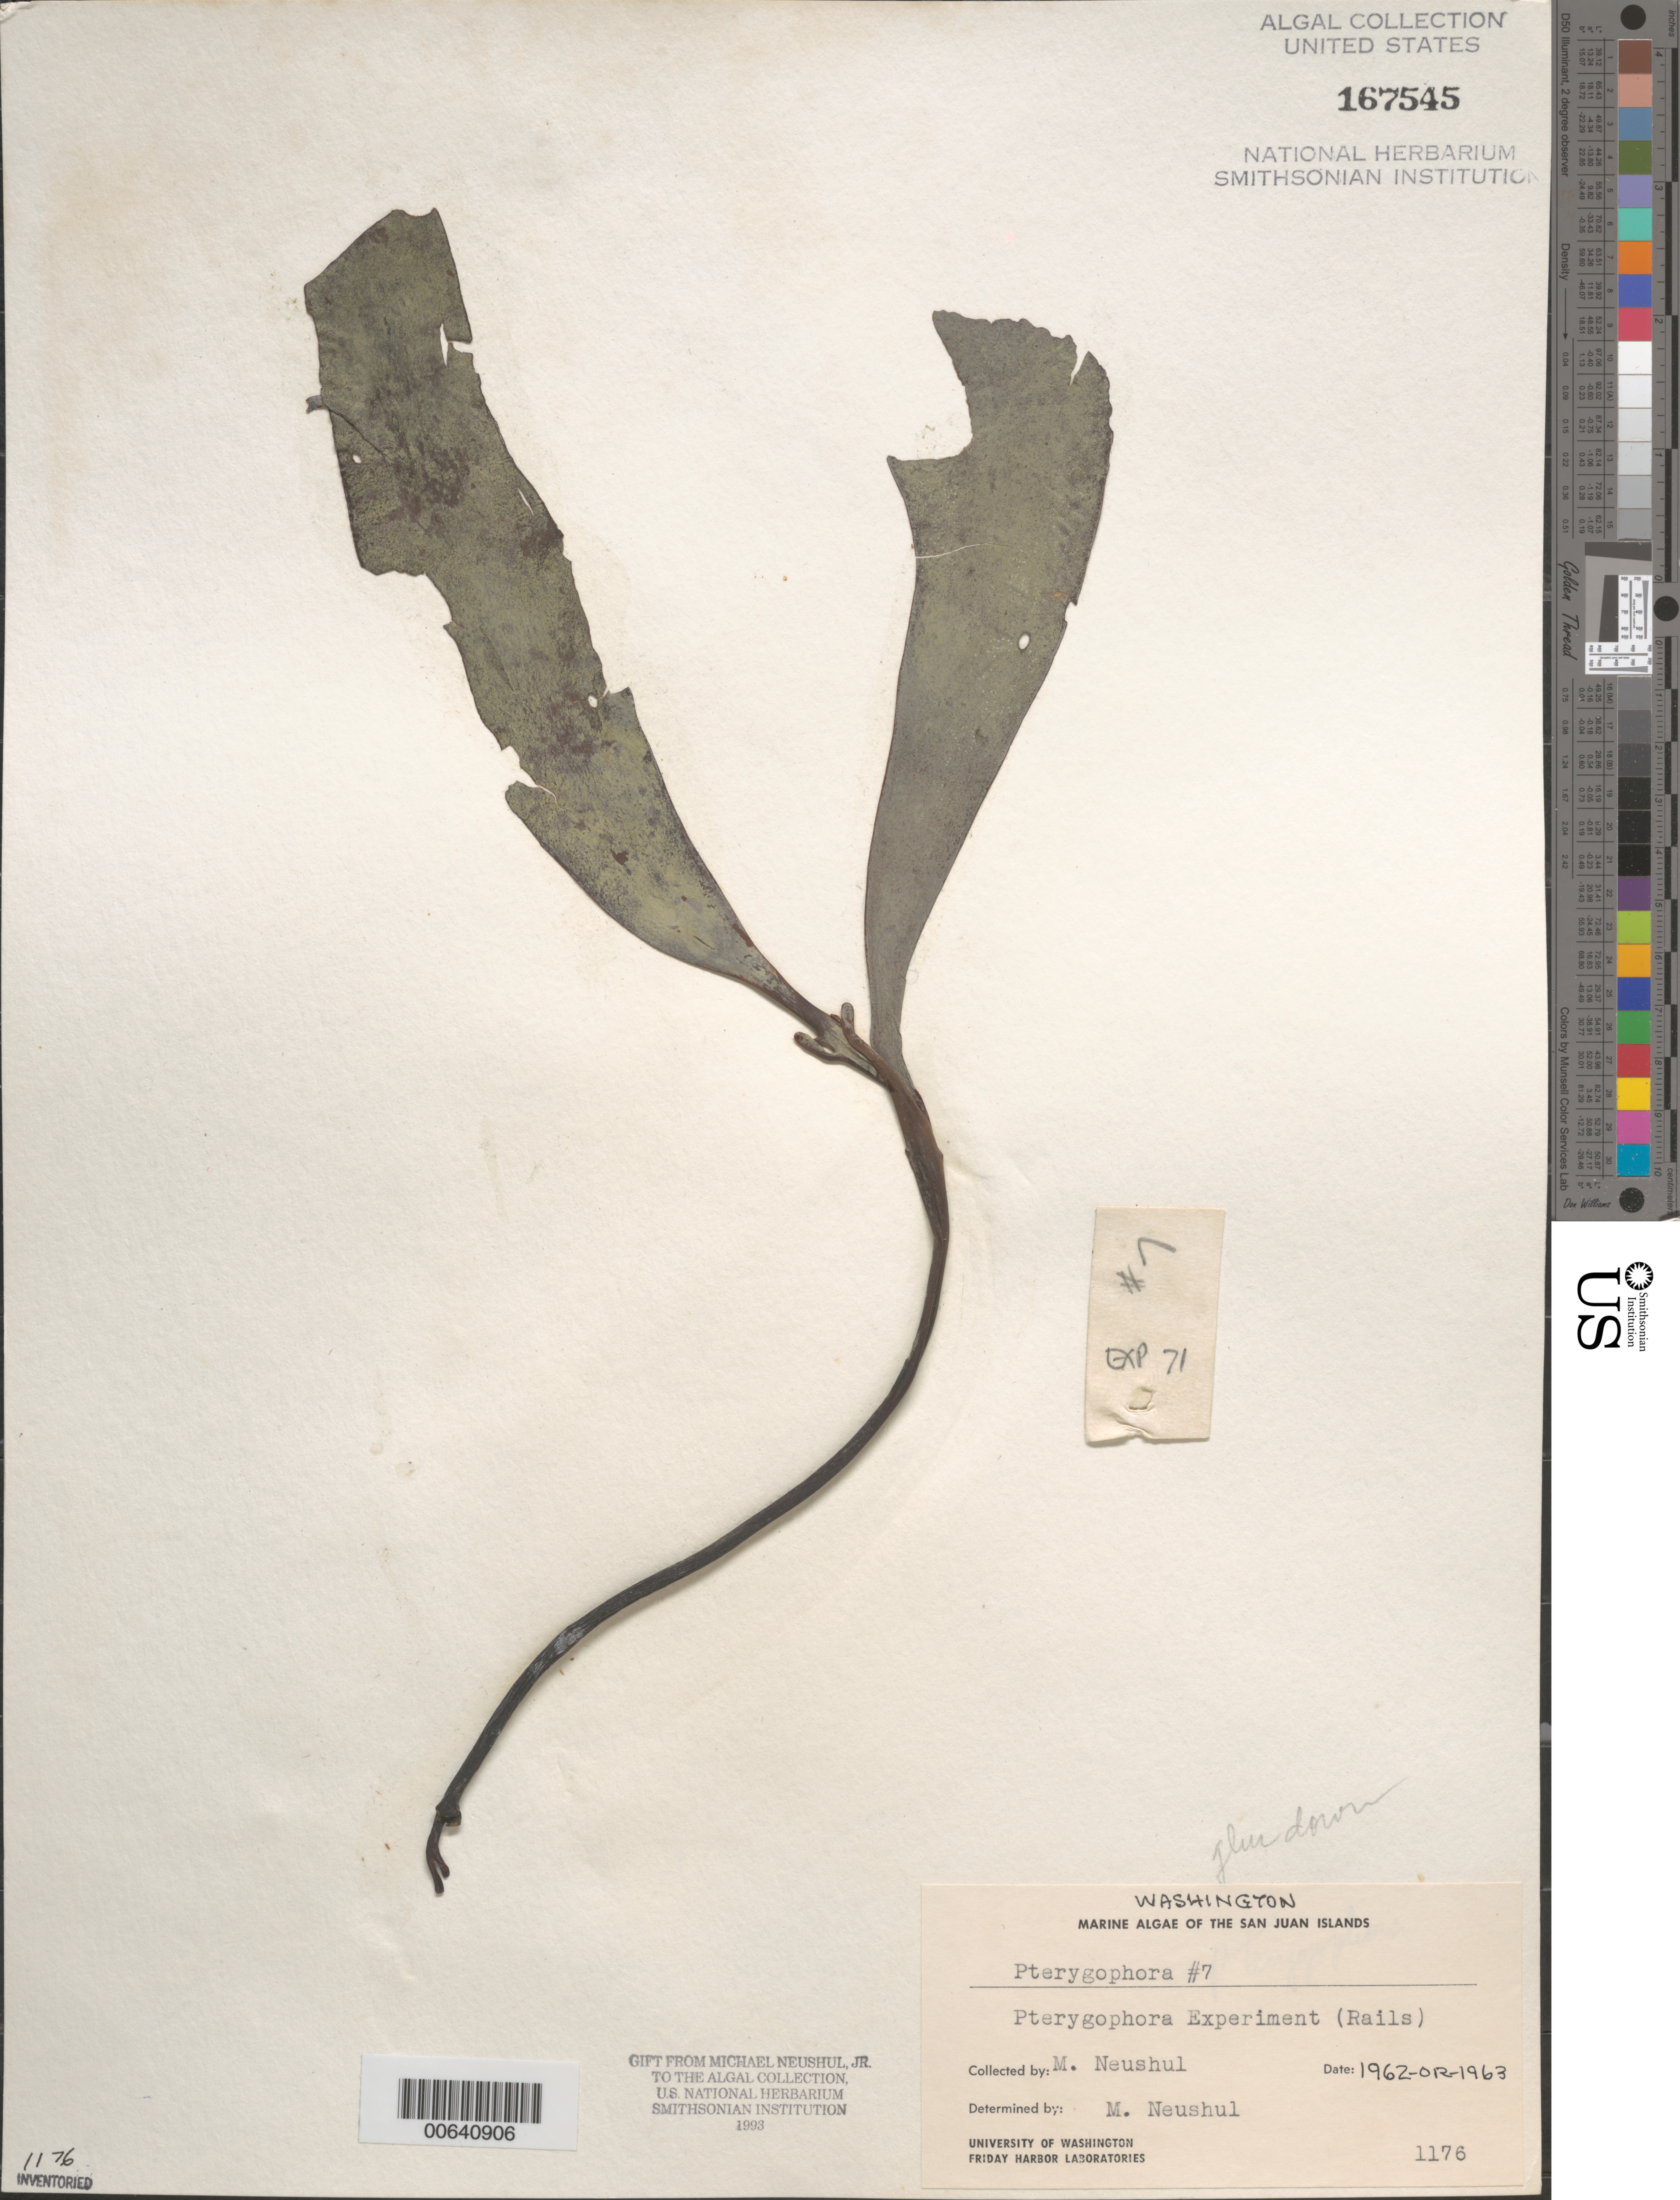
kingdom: Chromista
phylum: Ochrophyta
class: Phaeophyceae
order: Laminariales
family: Alariaceae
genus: Pterygophora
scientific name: Pterygophora sp.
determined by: Neushul, M.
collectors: M. Neushul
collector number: Neushul 1176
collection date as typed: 1962 or -- --- 1963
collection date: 1962 or 1963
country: United States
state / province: Washington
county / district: San Juan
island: San Juan Islands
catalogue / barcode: US 167545